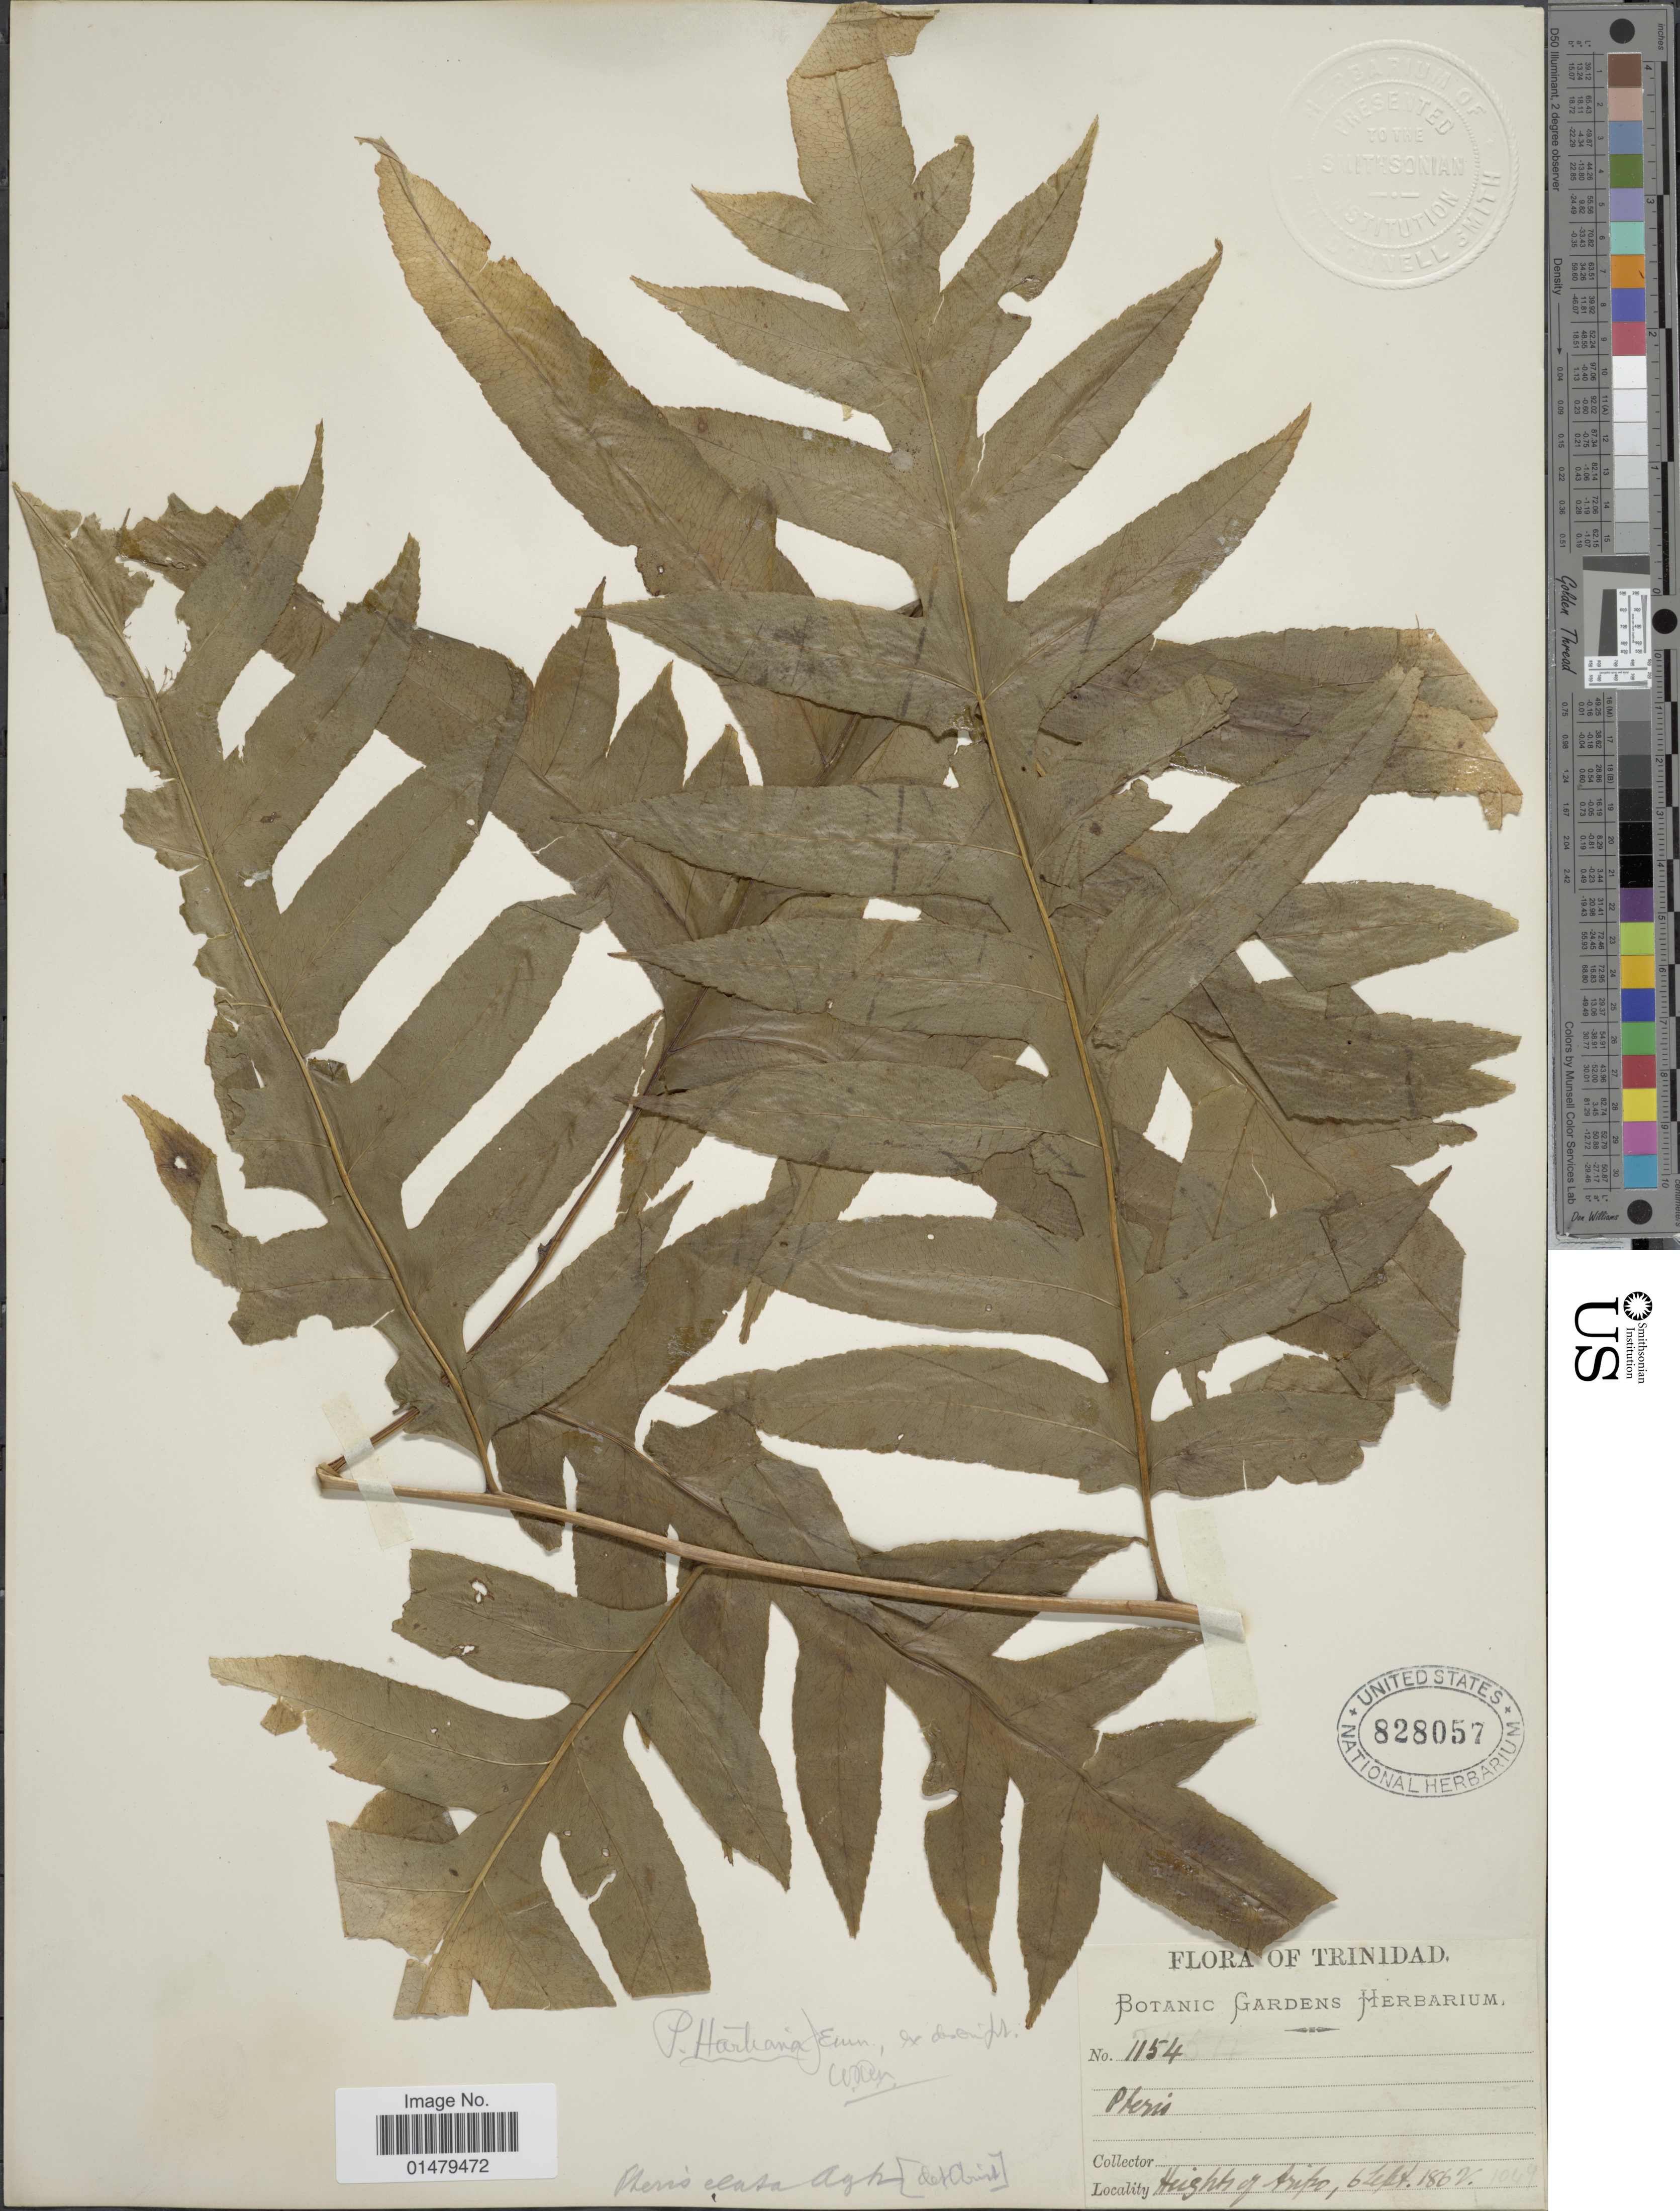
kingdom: Plantae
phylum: Tracheophyta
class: Polypodiopsida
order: Polypodiales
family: Pteridaceae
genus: Pteris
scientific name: Pteris hartiana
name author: Jenman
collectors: Botanic Gardens Herbarium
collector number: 1154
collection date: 1862-09-06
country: Trinidad and Tobago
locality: Trinidad. Heights of Aripo.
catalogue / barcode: US 828057